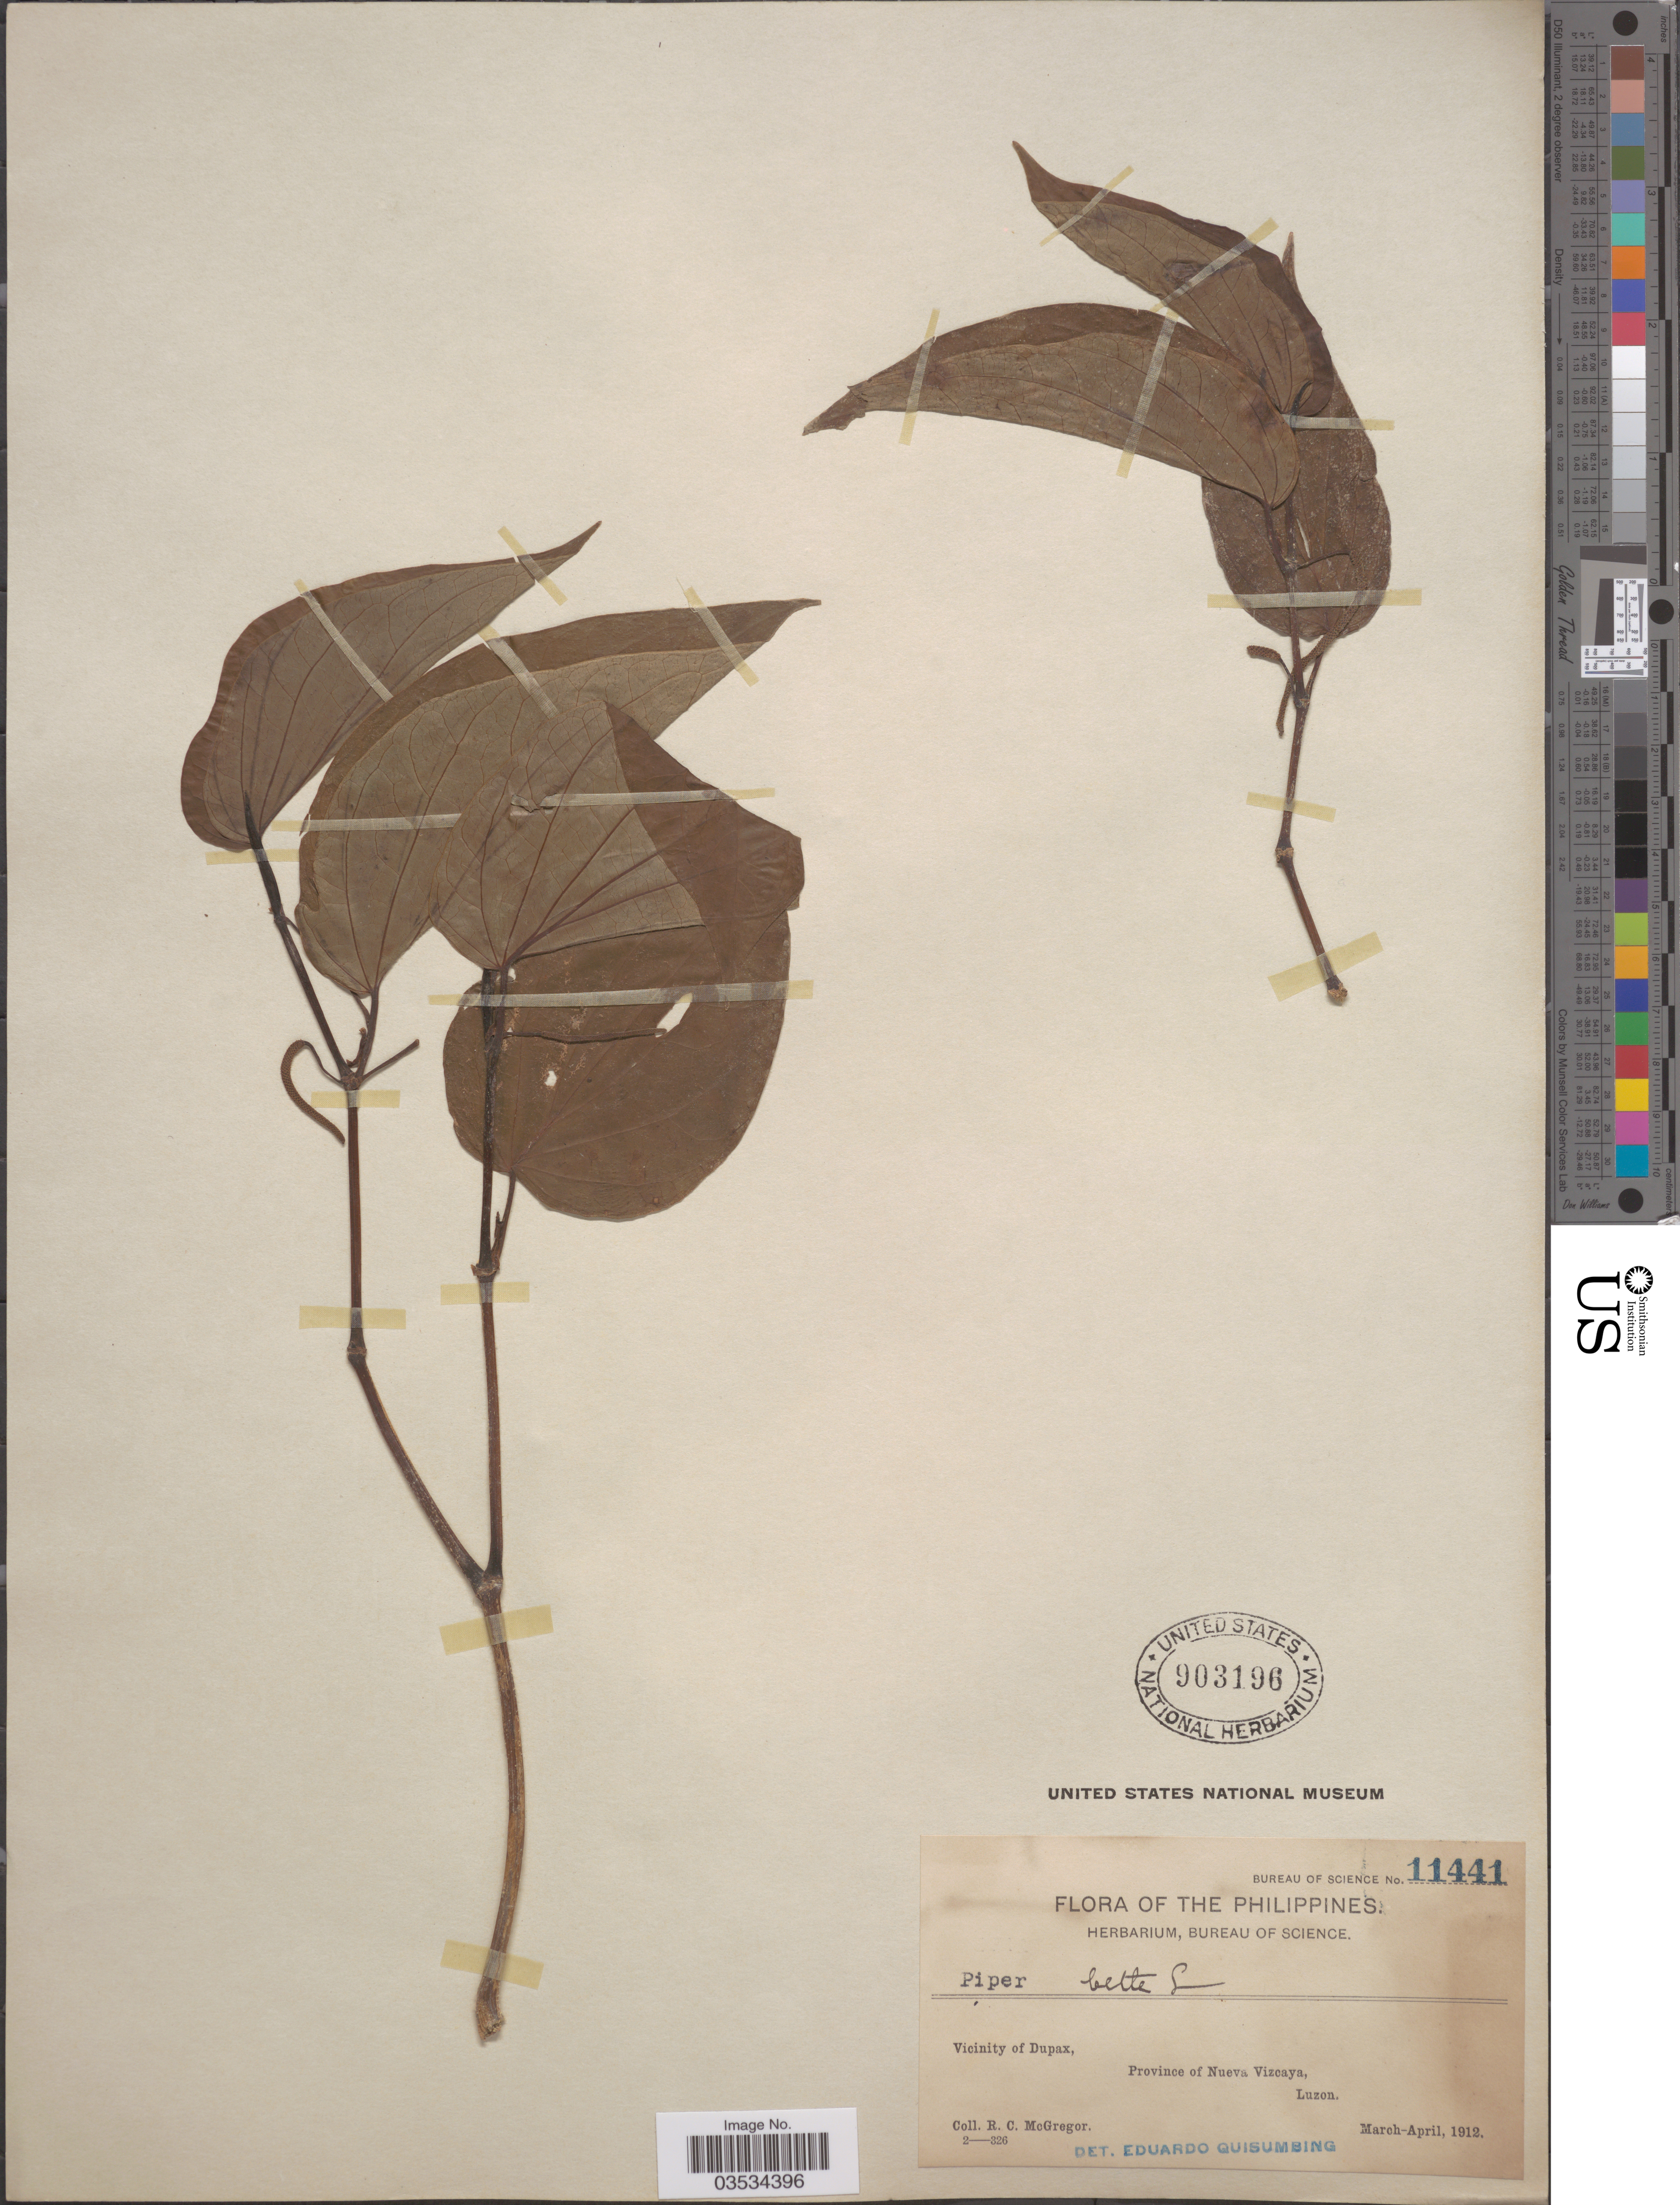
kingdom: Plantae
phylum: Tracheophyta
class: Magnoliopsida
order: Piperales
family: Piperaceae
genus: Piper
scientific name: Piper betle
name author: L.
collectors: R. C. McGregor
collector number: Bureau of Science 11441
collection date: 1912-03/1912-04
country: Philippines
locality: Vicinity of Dupax, Province of Nueva Vizcaya, Luzon.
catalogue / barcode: US 903196